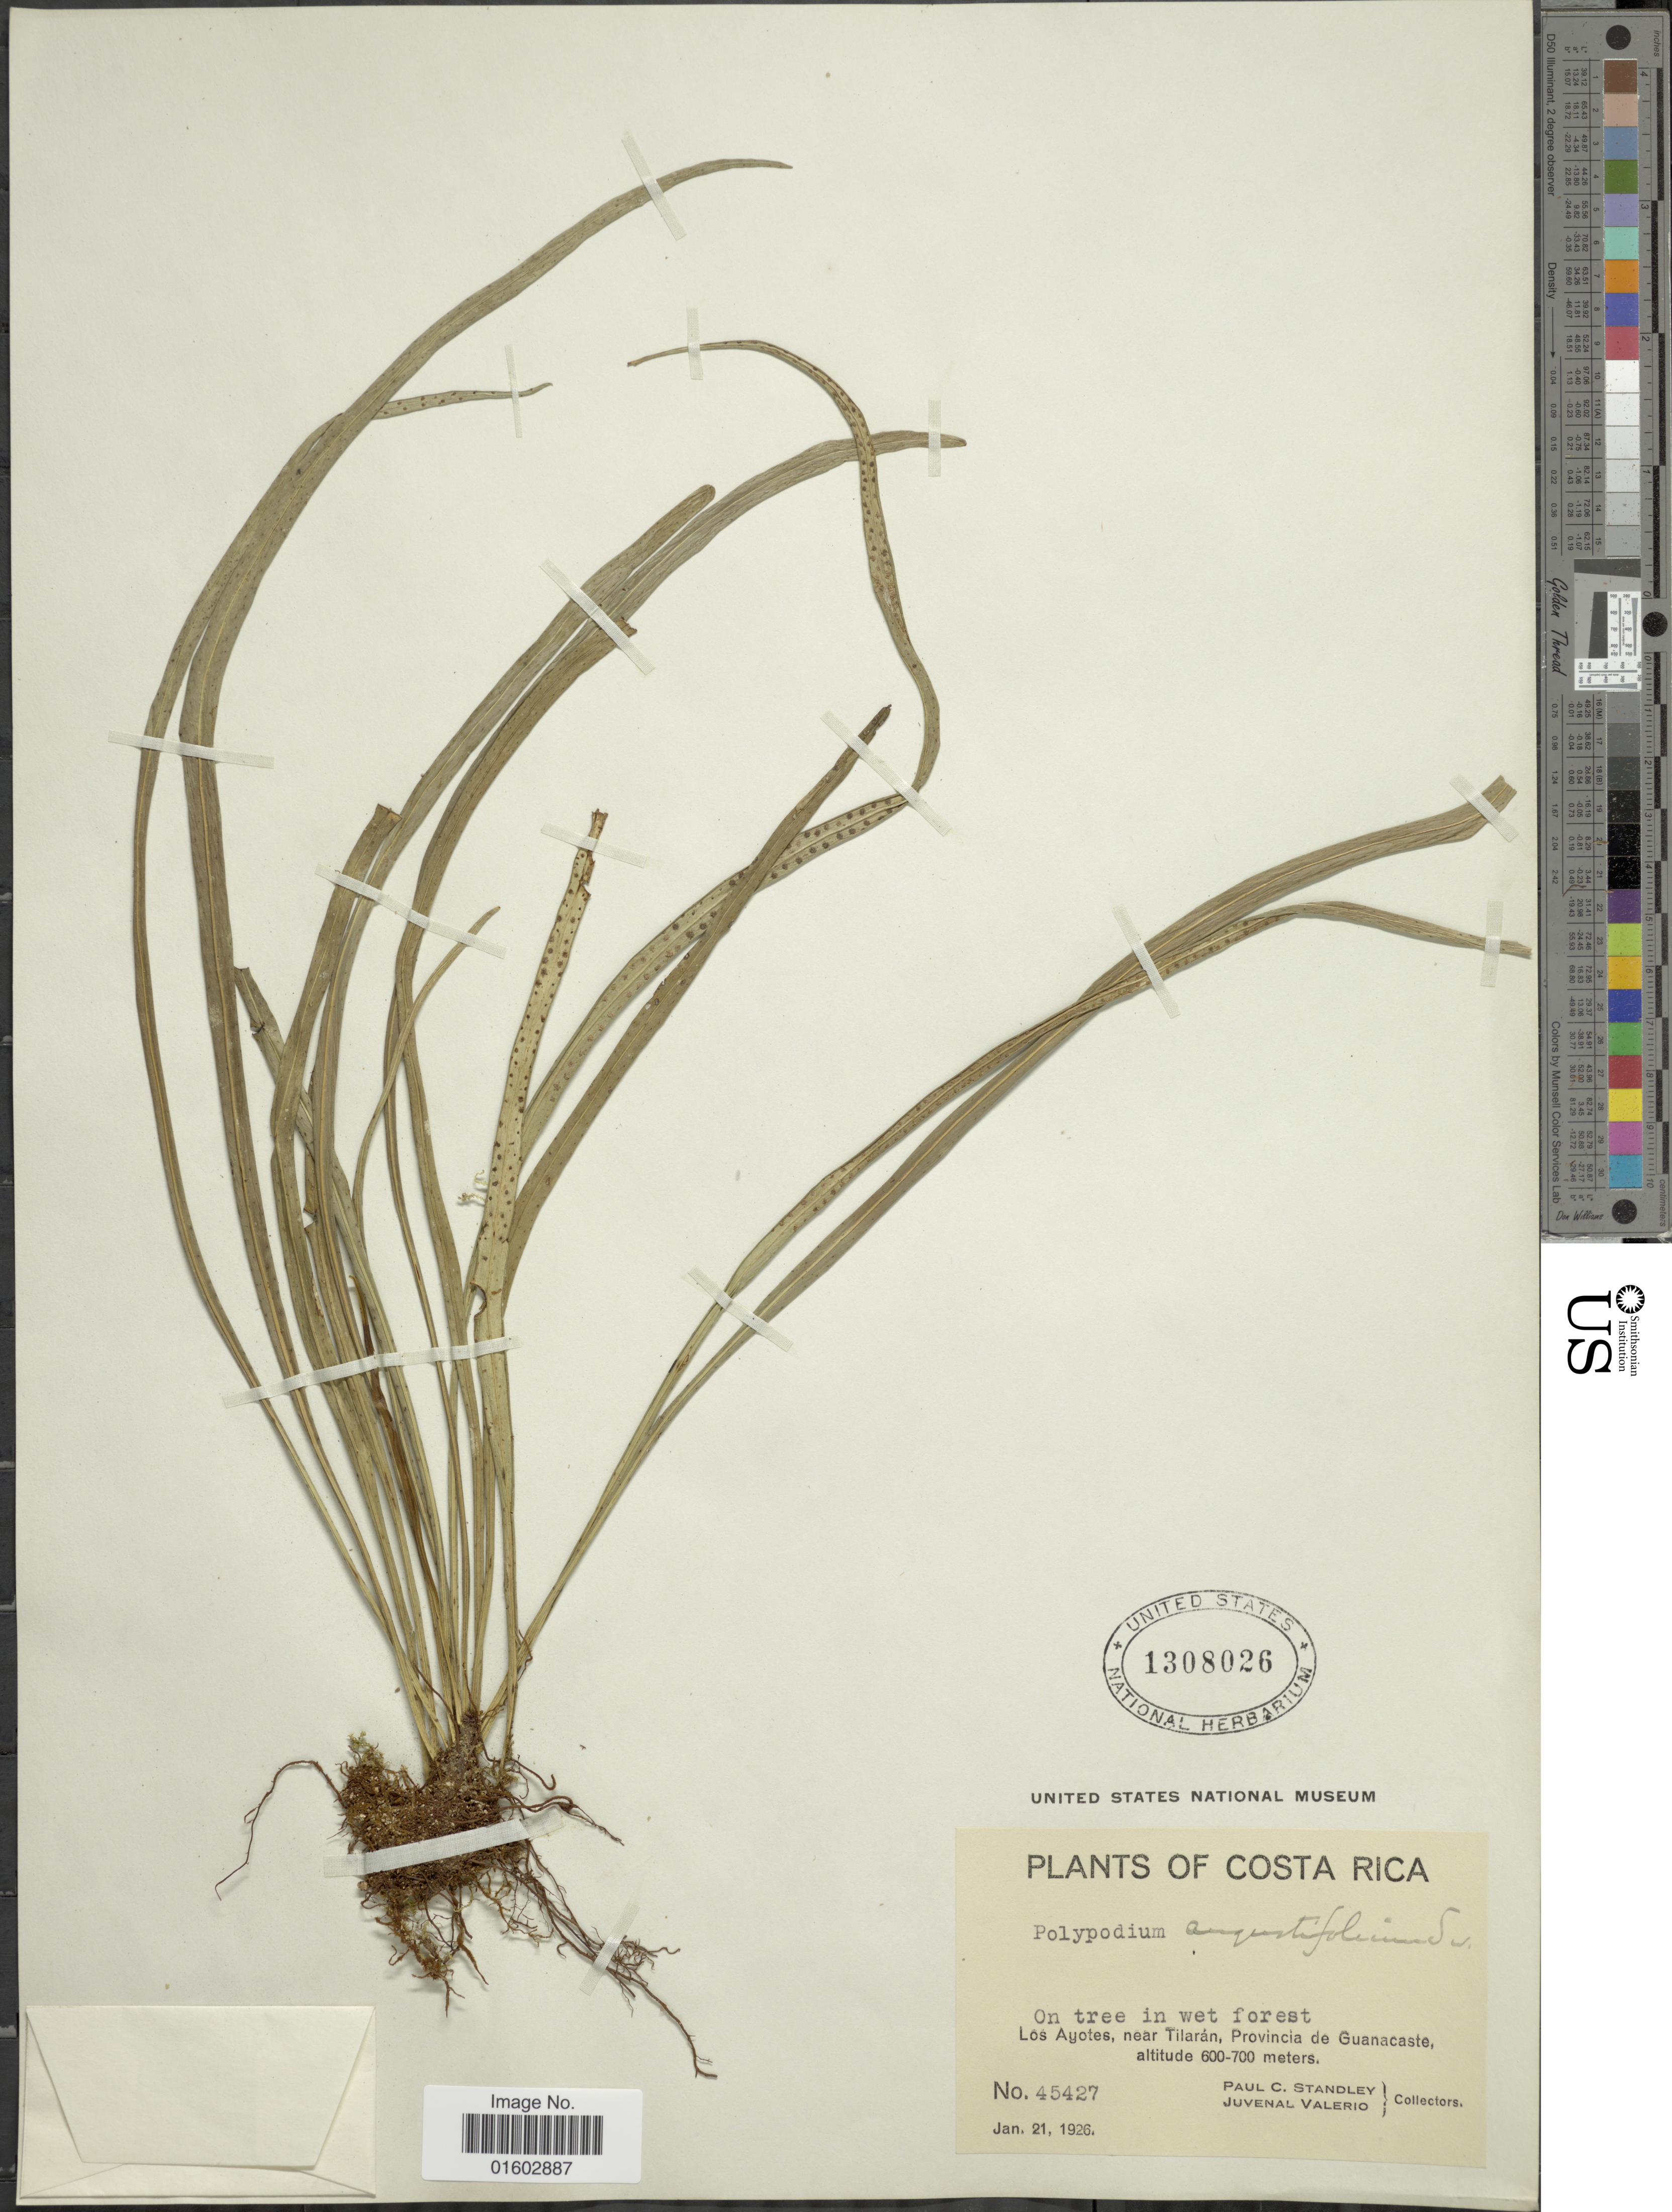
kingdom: Plantae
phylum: Tracheophyta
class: Polypodiopsida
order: Polypodiales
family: Polypodiaceae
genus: Campyloneurum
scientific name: Campyloneurum angustifolium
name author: (Sw.) Fée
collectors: P. C. Standley & J. Valerio R.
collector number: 45427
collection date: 1926-01-21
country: Costa Rica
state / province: Guanacaste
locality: Los Ayotes, near Tilaran, Provincia de Guanacaste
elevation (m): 600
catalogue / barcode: US 1308026